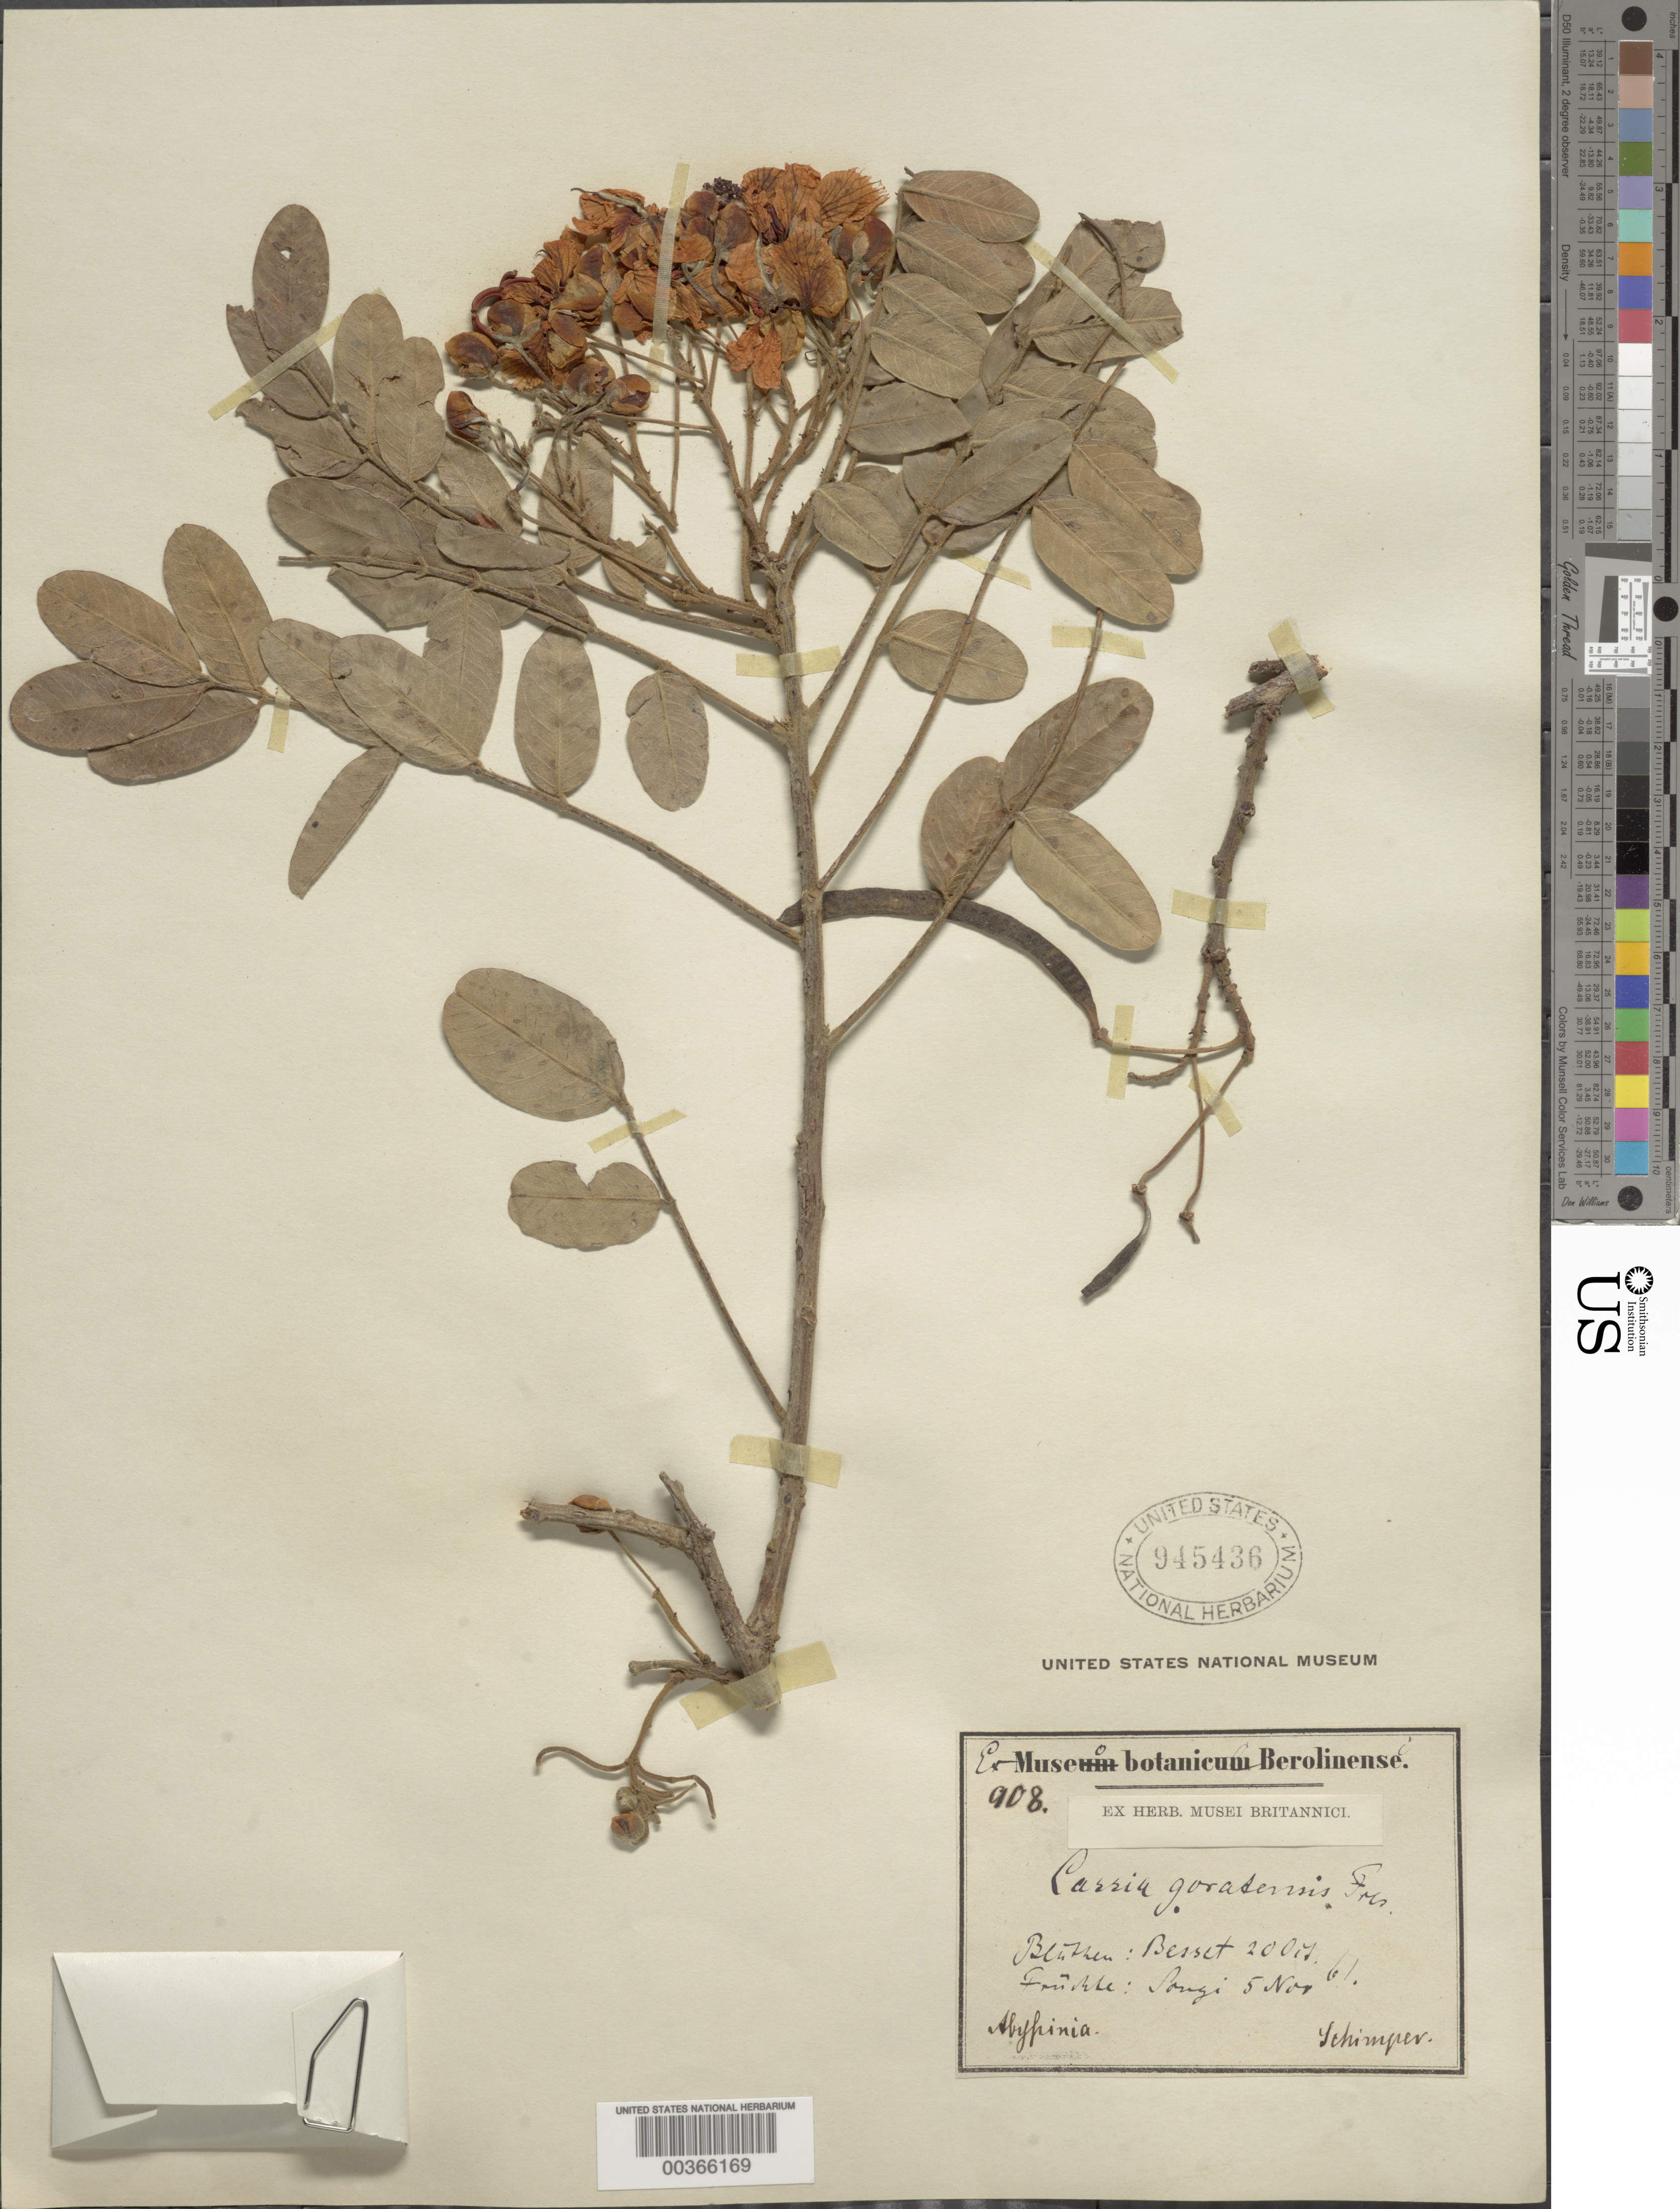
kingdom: Plantae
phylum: Tracheophyta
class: Magnoliopsida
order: Fabales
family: Fabaceae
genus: Senna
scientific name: Senna singueana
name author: (Delile) Lock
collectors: -. Schimper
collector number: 908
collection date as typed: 20 Oct 1861 and 05 Nov 1861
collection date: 1861-10-20,1861-11-05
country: Ethiopia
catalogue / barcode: US 945436